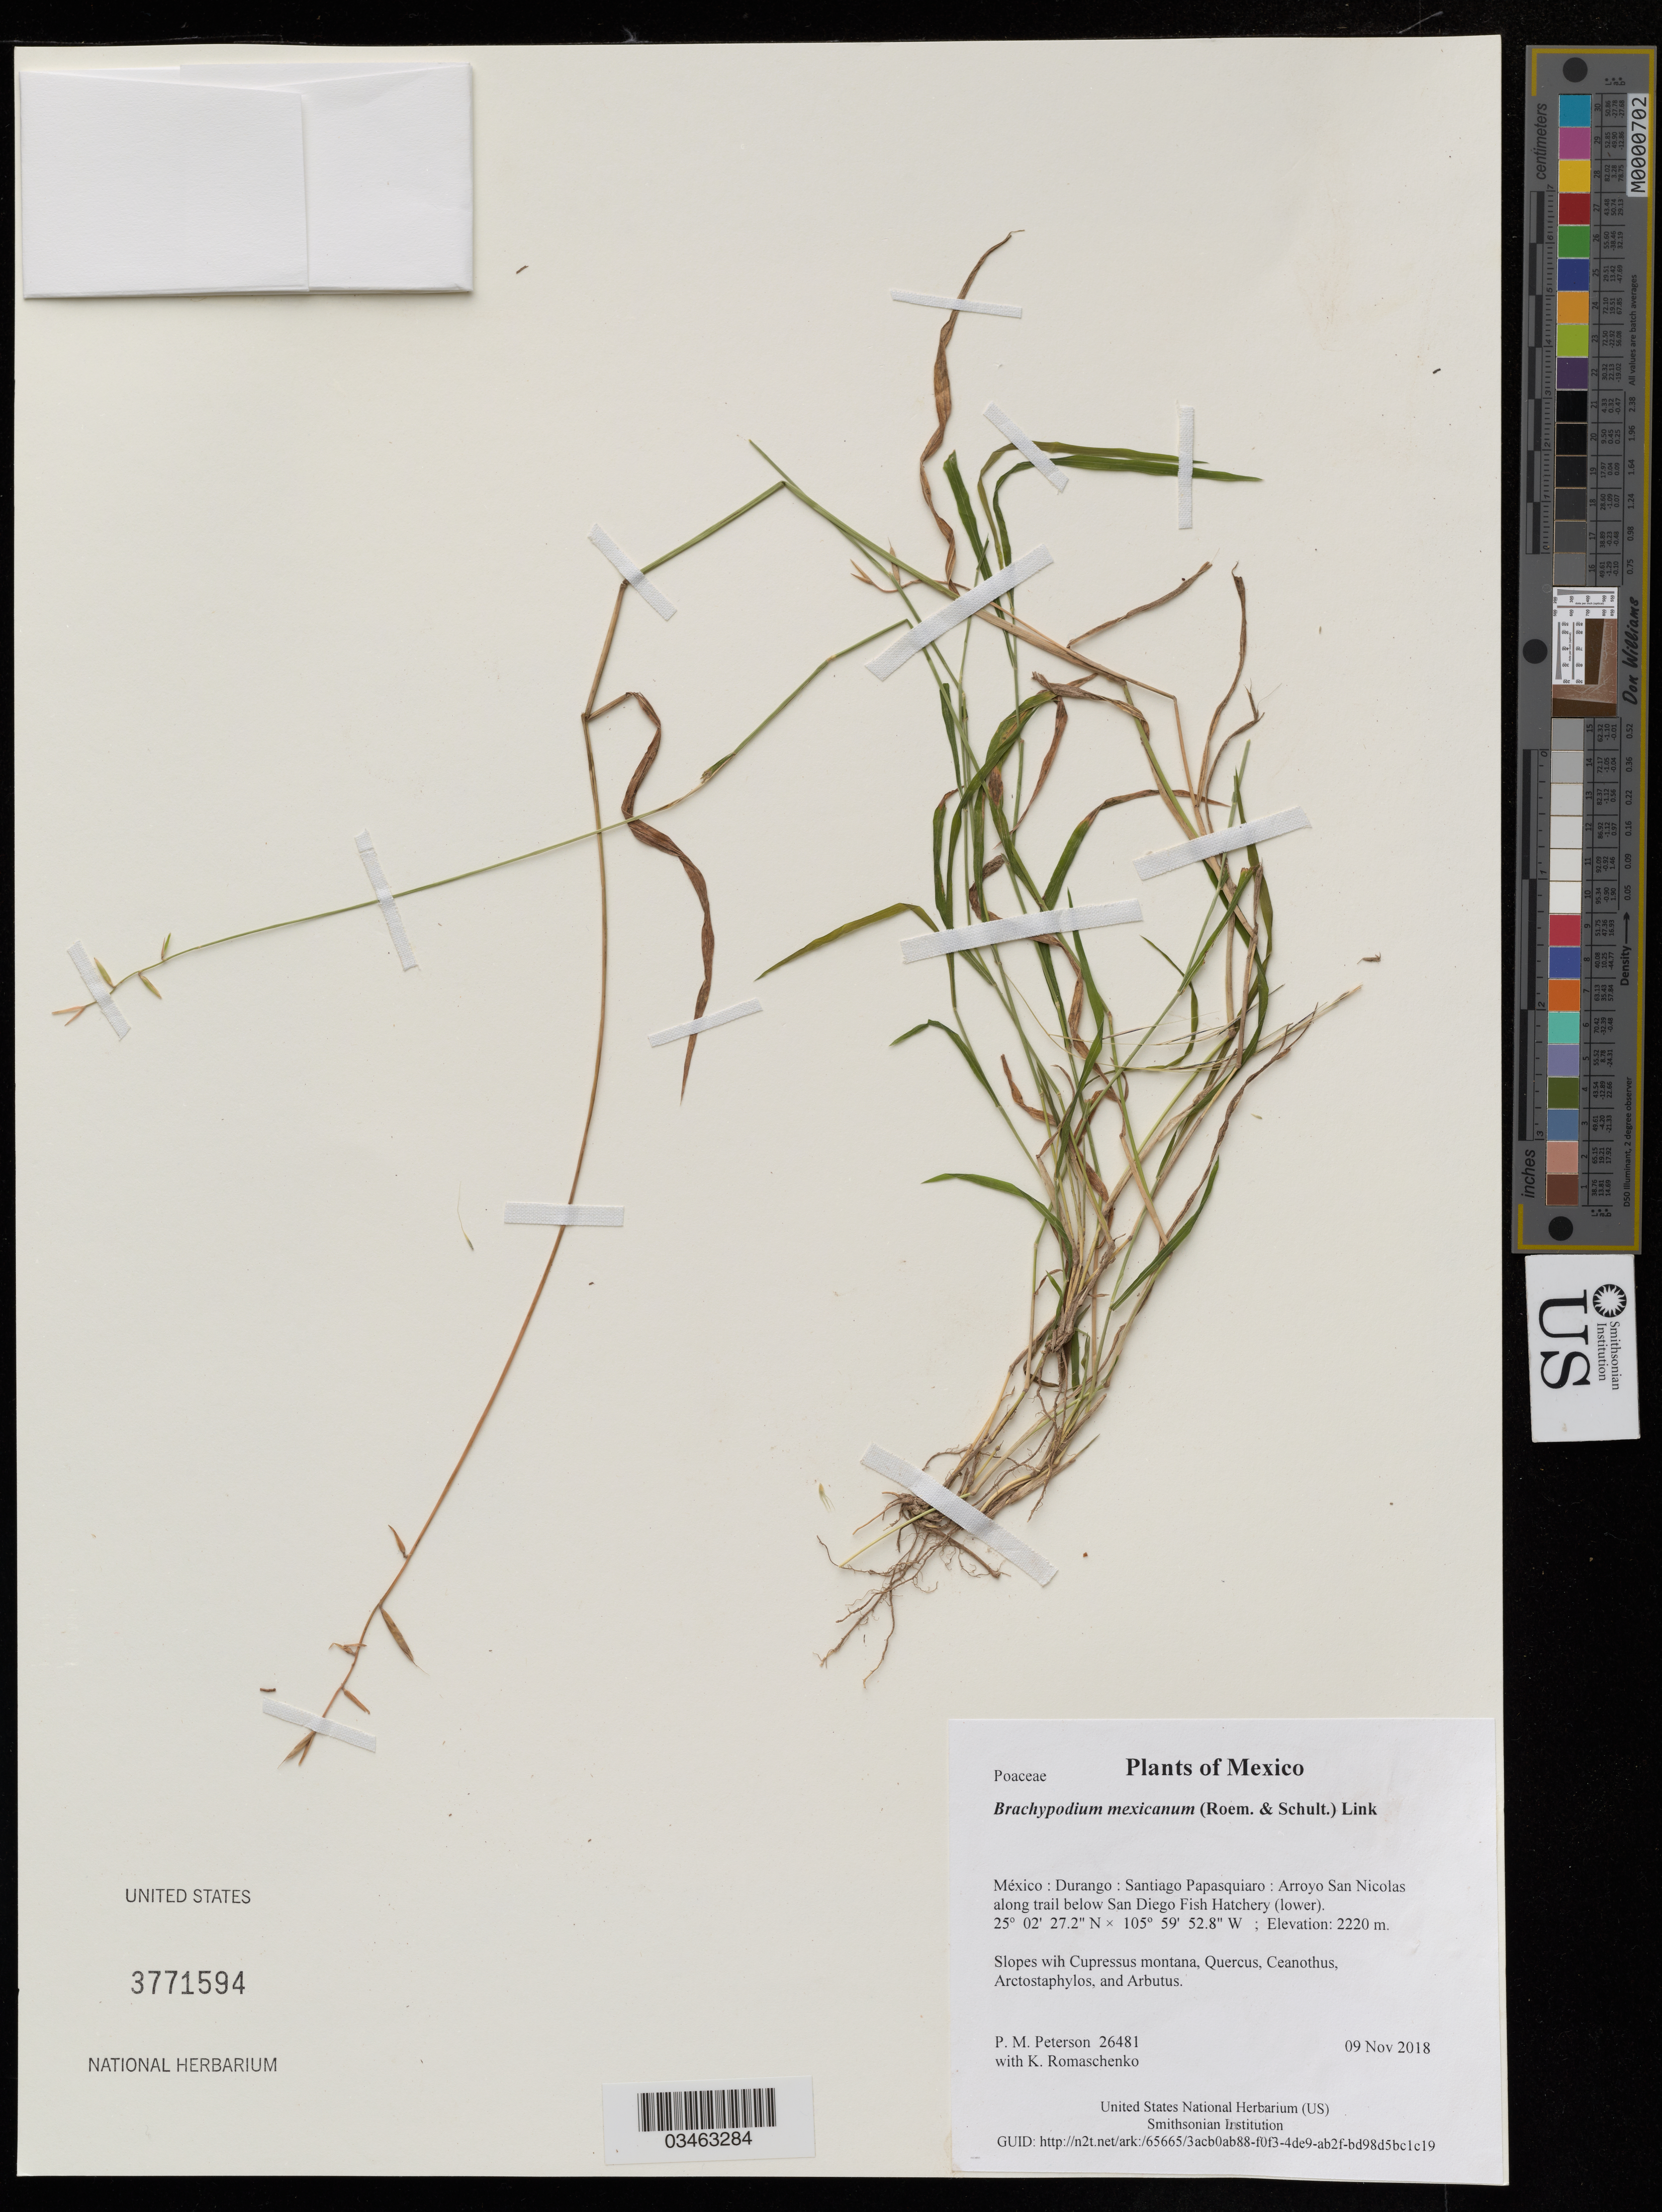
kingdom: Plantae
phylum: Tracheophyta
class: Liliopsida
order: Poales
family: Poaceae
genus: Brachypodium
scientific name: Brachypodium mexicanum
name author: (Roem. & Schult.) Link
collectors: P. M. Peterson & K. Romaschenko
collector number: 26481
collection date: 2018-11-09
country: México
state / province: Durango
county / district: Santiago Papasquiaro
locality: Arroyo San Nicolas along trail below San Diego Fish Hatchery (lower)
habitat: Slopes wih Cupressus montana, Quercus, Ceanothus, Arctostaphylos, and Arbutus.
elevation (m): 2220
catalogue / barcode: US 3771594